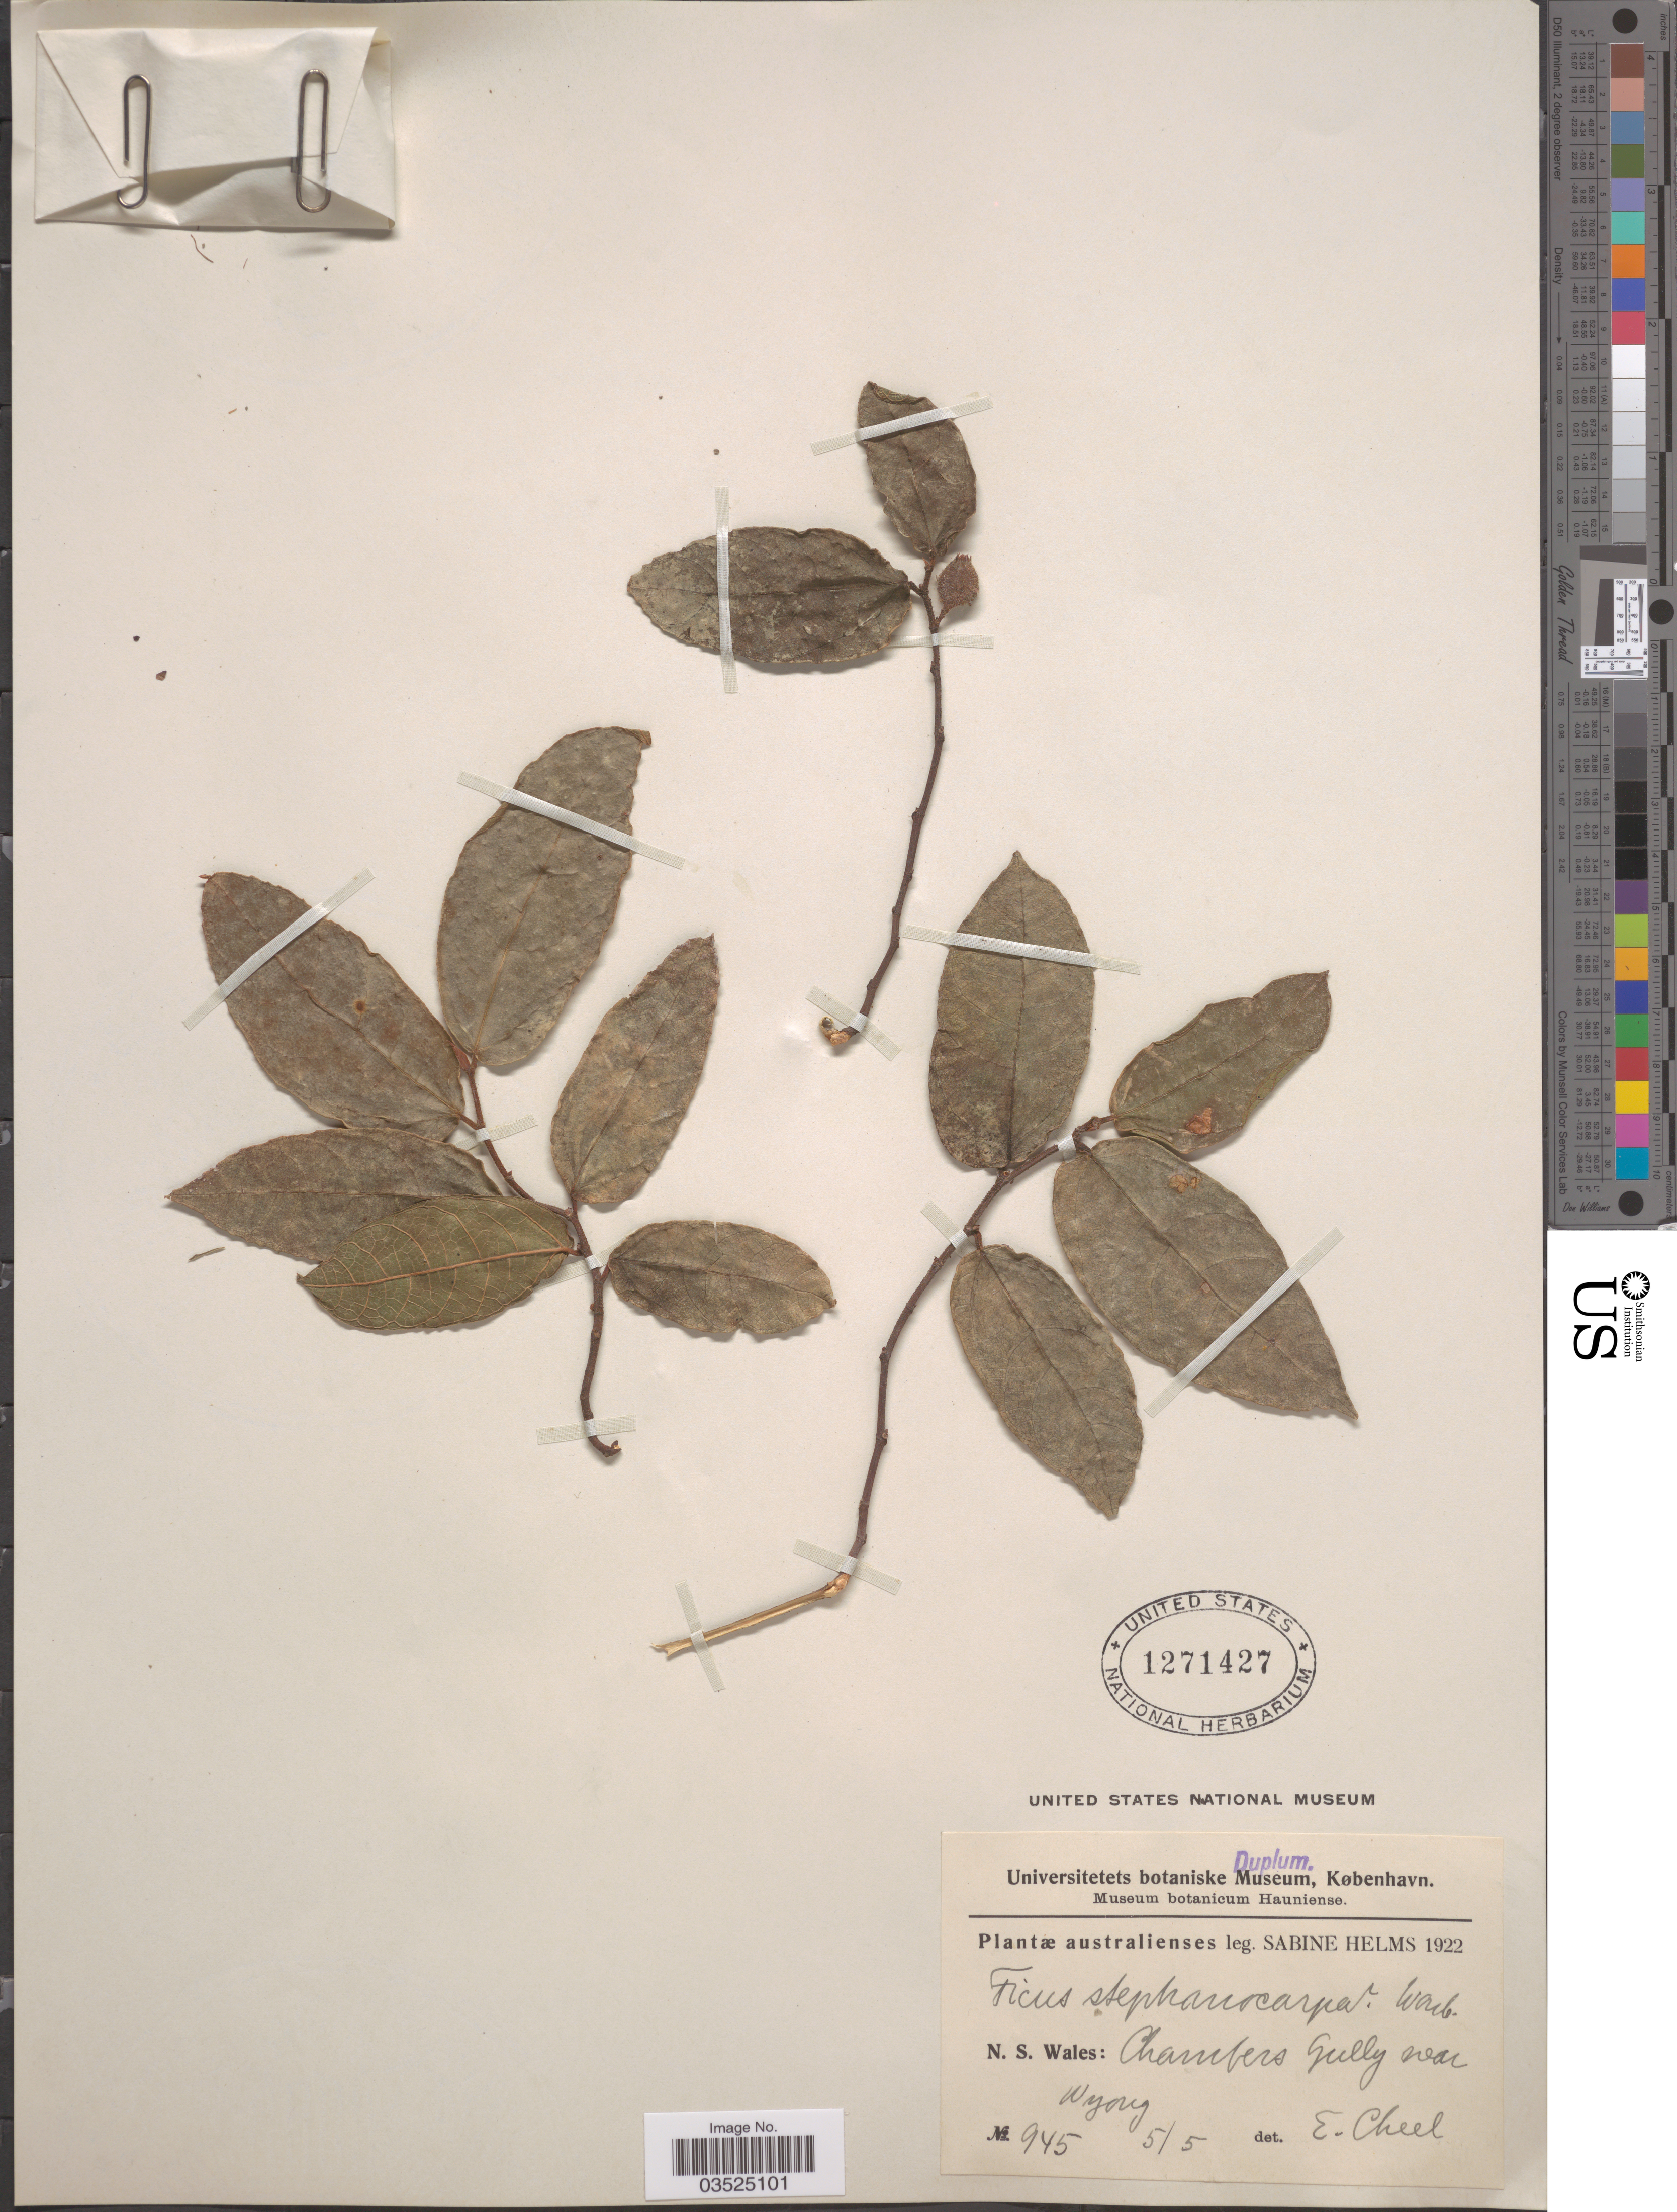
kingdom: Plantae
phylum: Tracheophyta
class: Magnoliopsida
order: Rosales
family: Moraceae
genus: Ficus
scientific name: Ficus stephanocarpa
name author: Warb.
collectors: S. Helms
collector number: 945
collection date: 1922-05-05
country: Australia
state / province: New South Wales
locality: N. S. Wales: Chambers Gully over Wyong.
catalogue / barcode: US 1271427